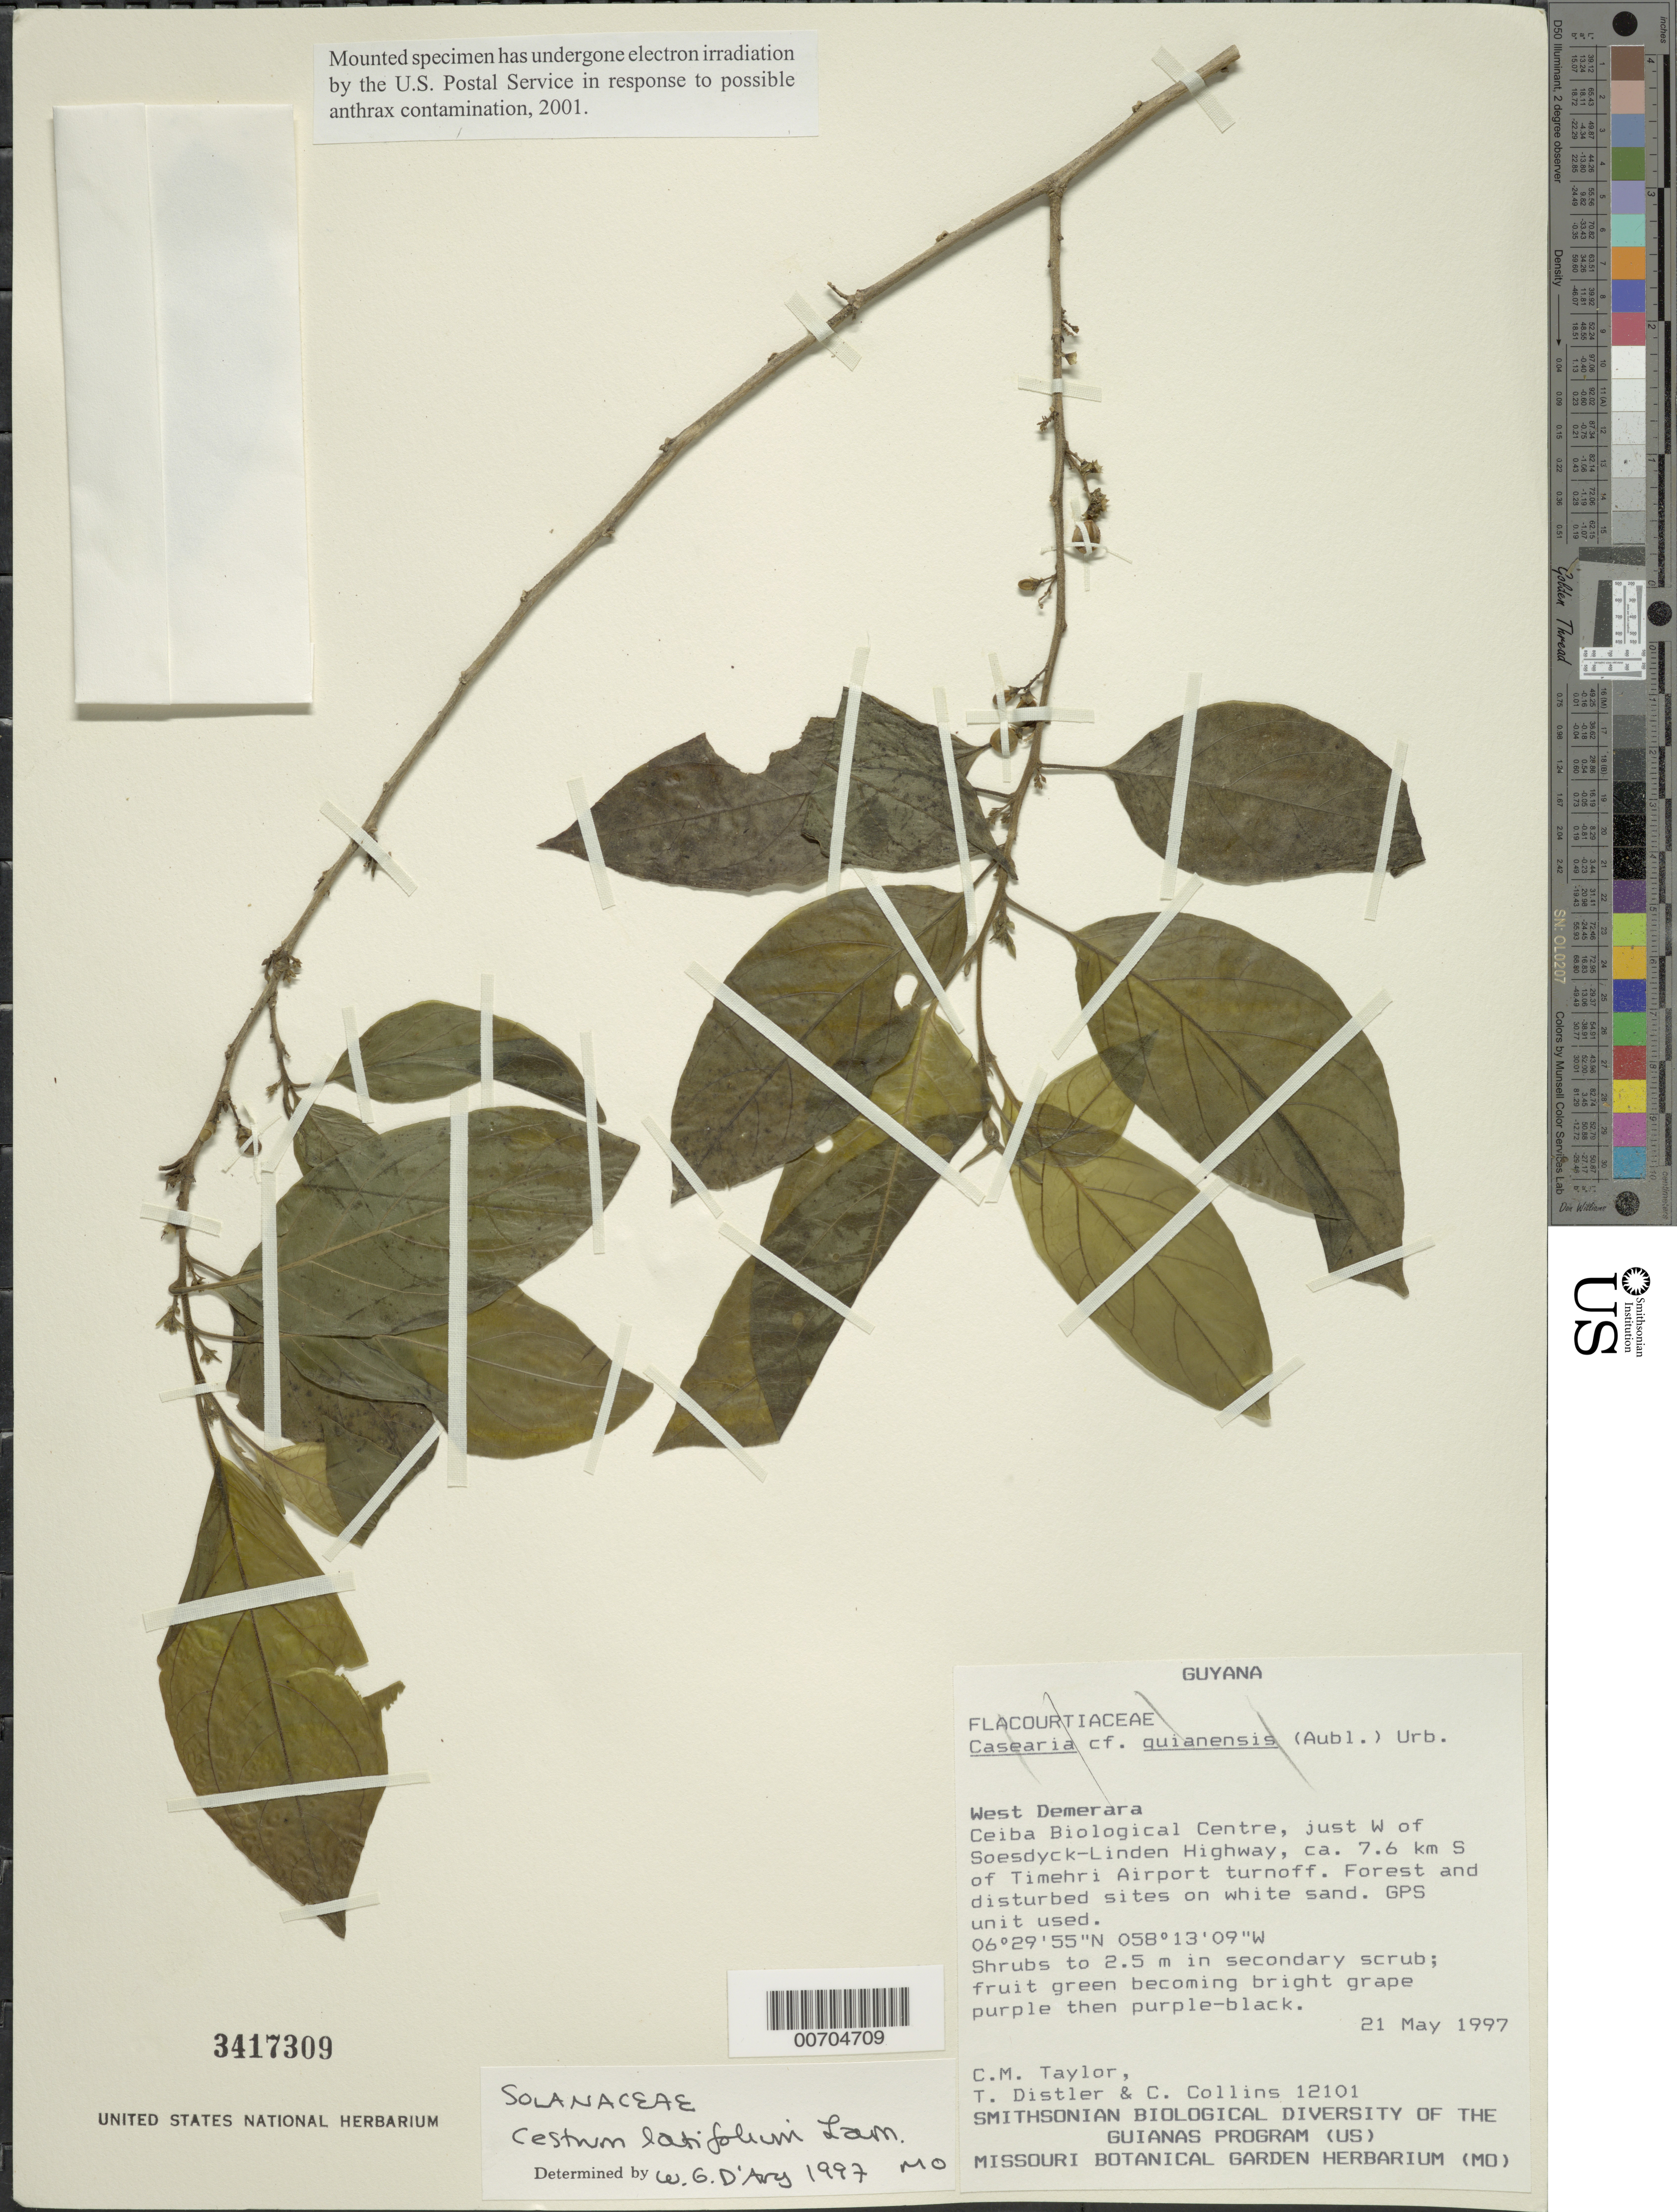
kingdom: Plantae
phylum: Tracheophyta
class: Magnoliopsida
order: Solanales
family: Solanaceae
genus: Cestrum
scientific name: Cestrum latifolium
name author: Lam.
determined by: D'Arcy, W. G.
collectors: C. M. Taylor, T. Distler & C. Collins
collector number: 12101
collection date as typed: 21 May 1997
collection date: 1997-05-21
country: Guyana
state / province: Demerara-Mahaica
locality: Ceiba Biological Centre, just W of Soesdyck-Linden Hwy, ca. 7.6 km S of Timehri Airport turnoff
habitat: Forest & disturbed sites on white sand; in secondary scrub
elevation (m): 15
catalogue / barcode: US 3417309